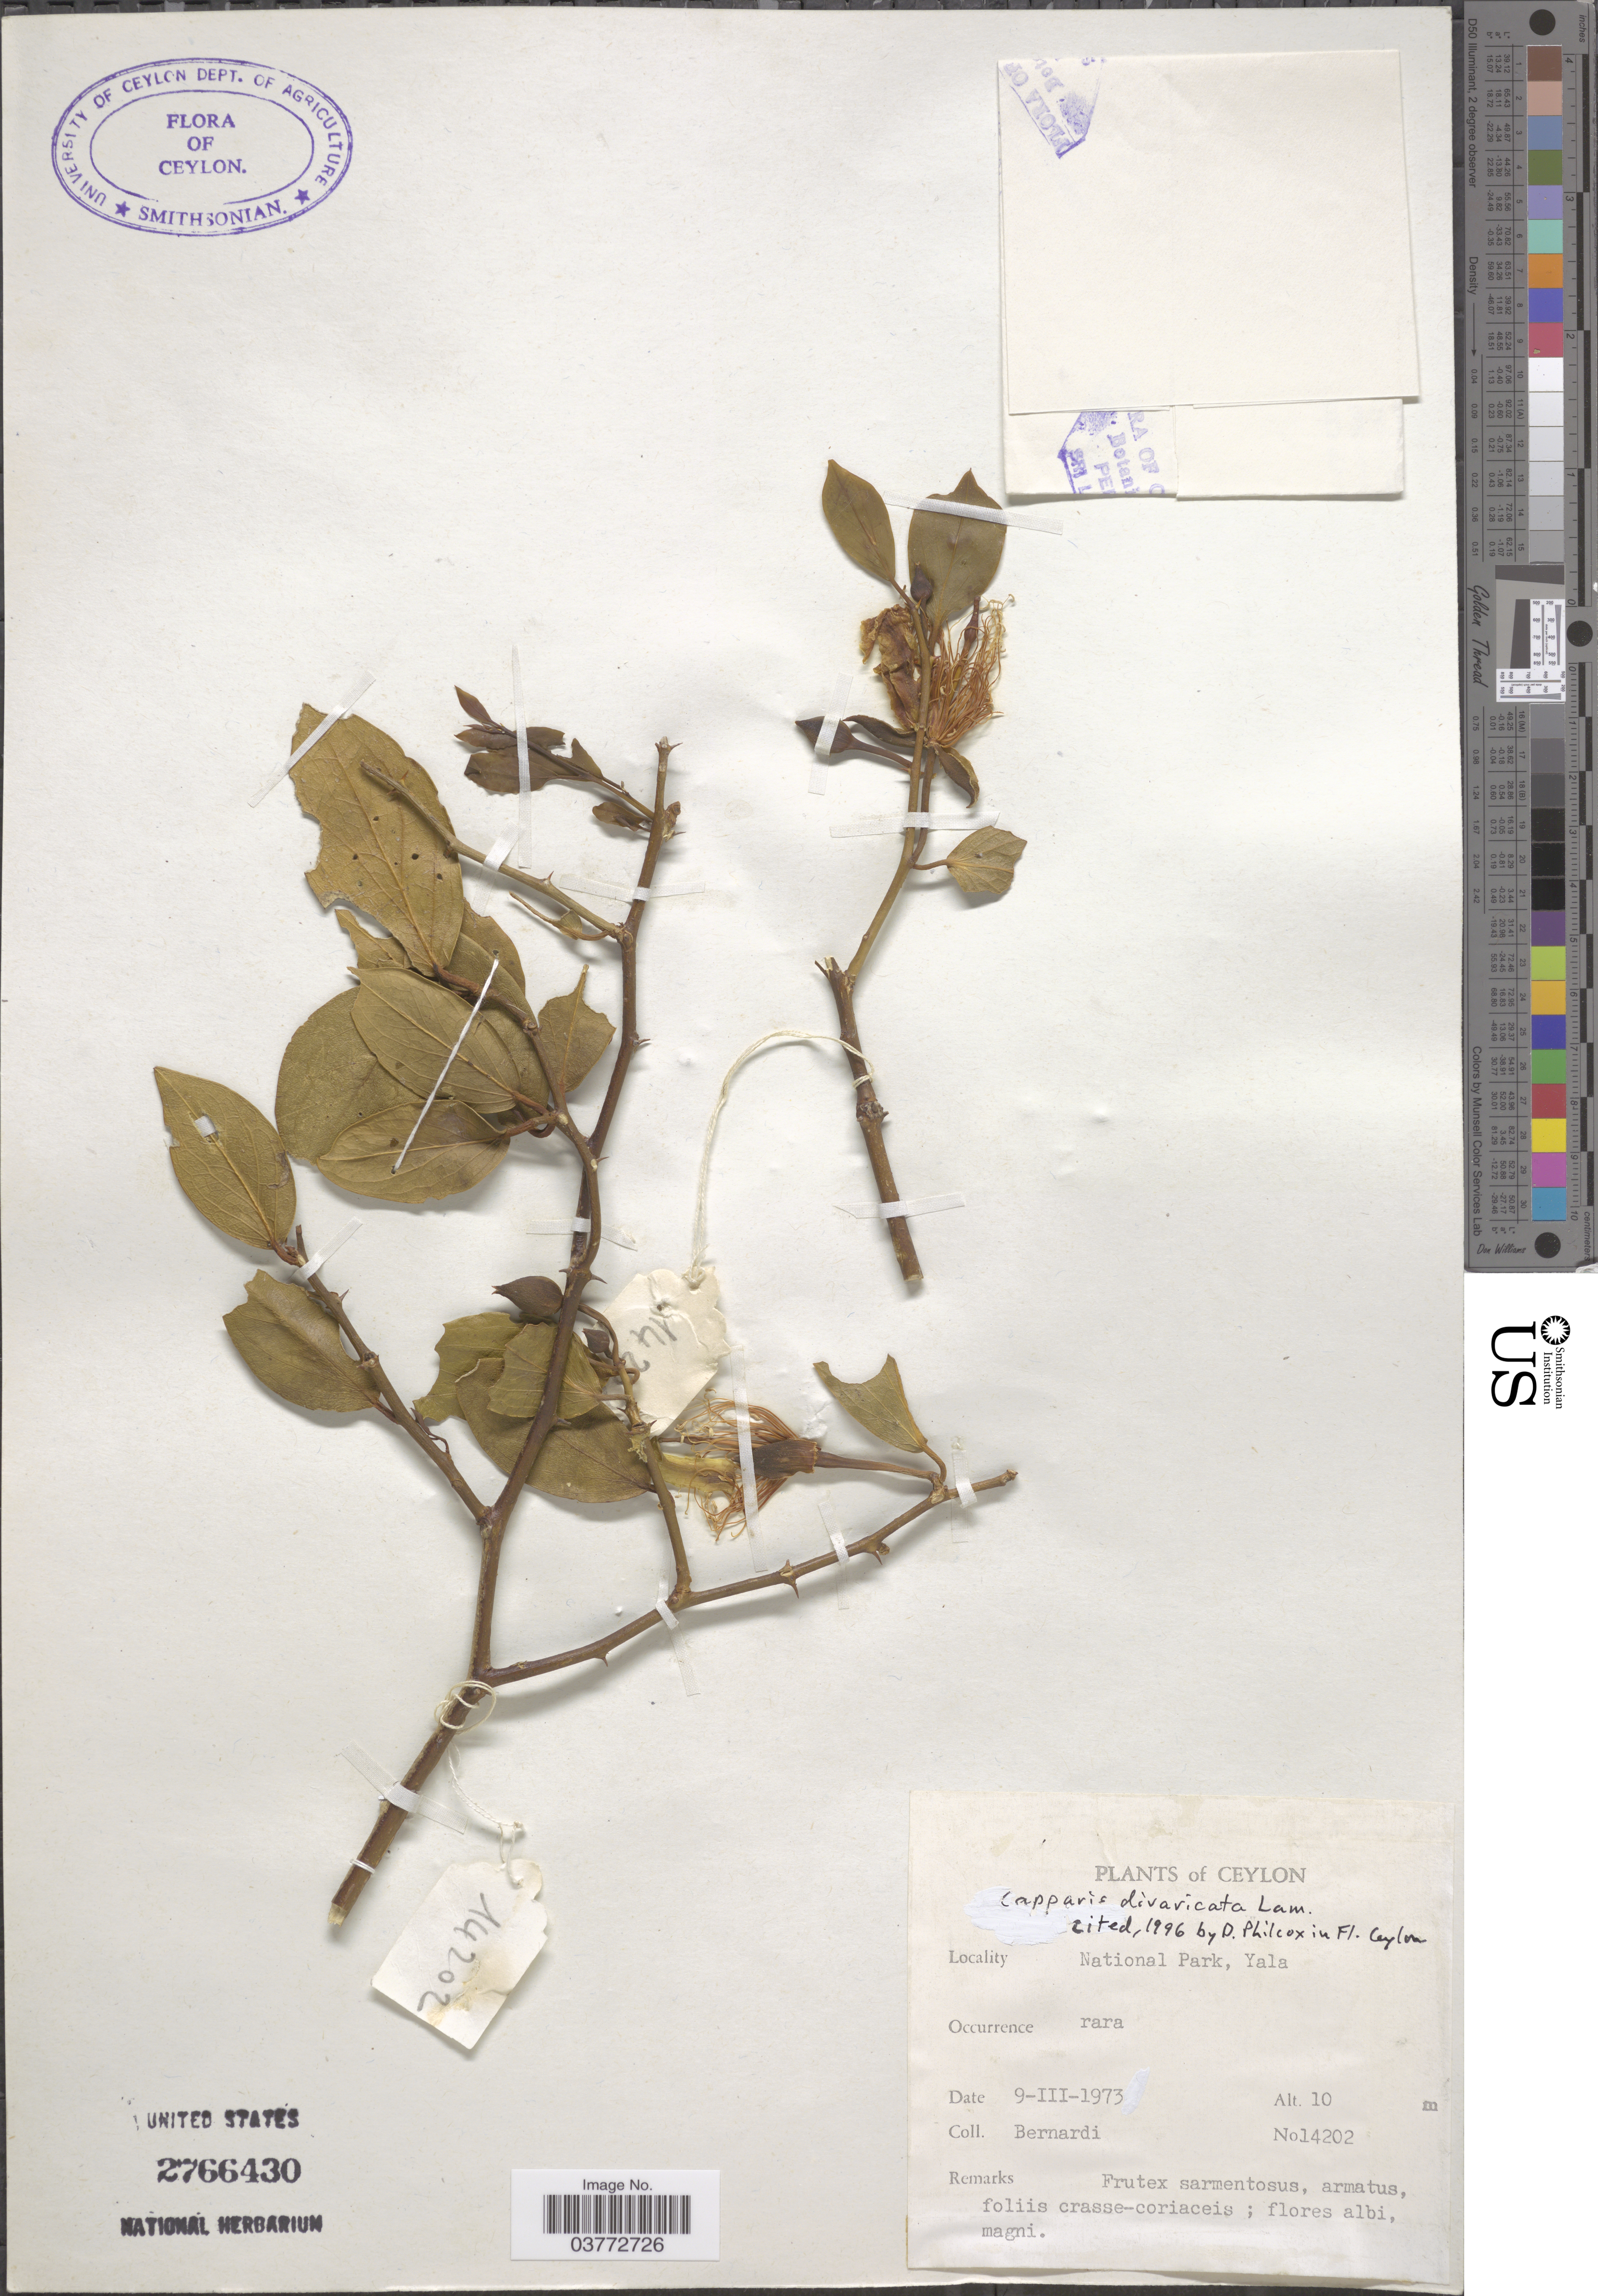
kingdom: Plantae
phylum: Tracheophyta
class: Magnoliopsida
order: Brassicales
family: Capparaceae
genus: Capparis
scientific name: Capparis divaricata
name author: Lam.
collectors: Bernardi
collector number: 14202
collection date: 1973-03-09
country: Sri Lanka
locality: Ceylon. National Park, Yala.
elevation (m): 10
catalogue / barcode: US 2766430